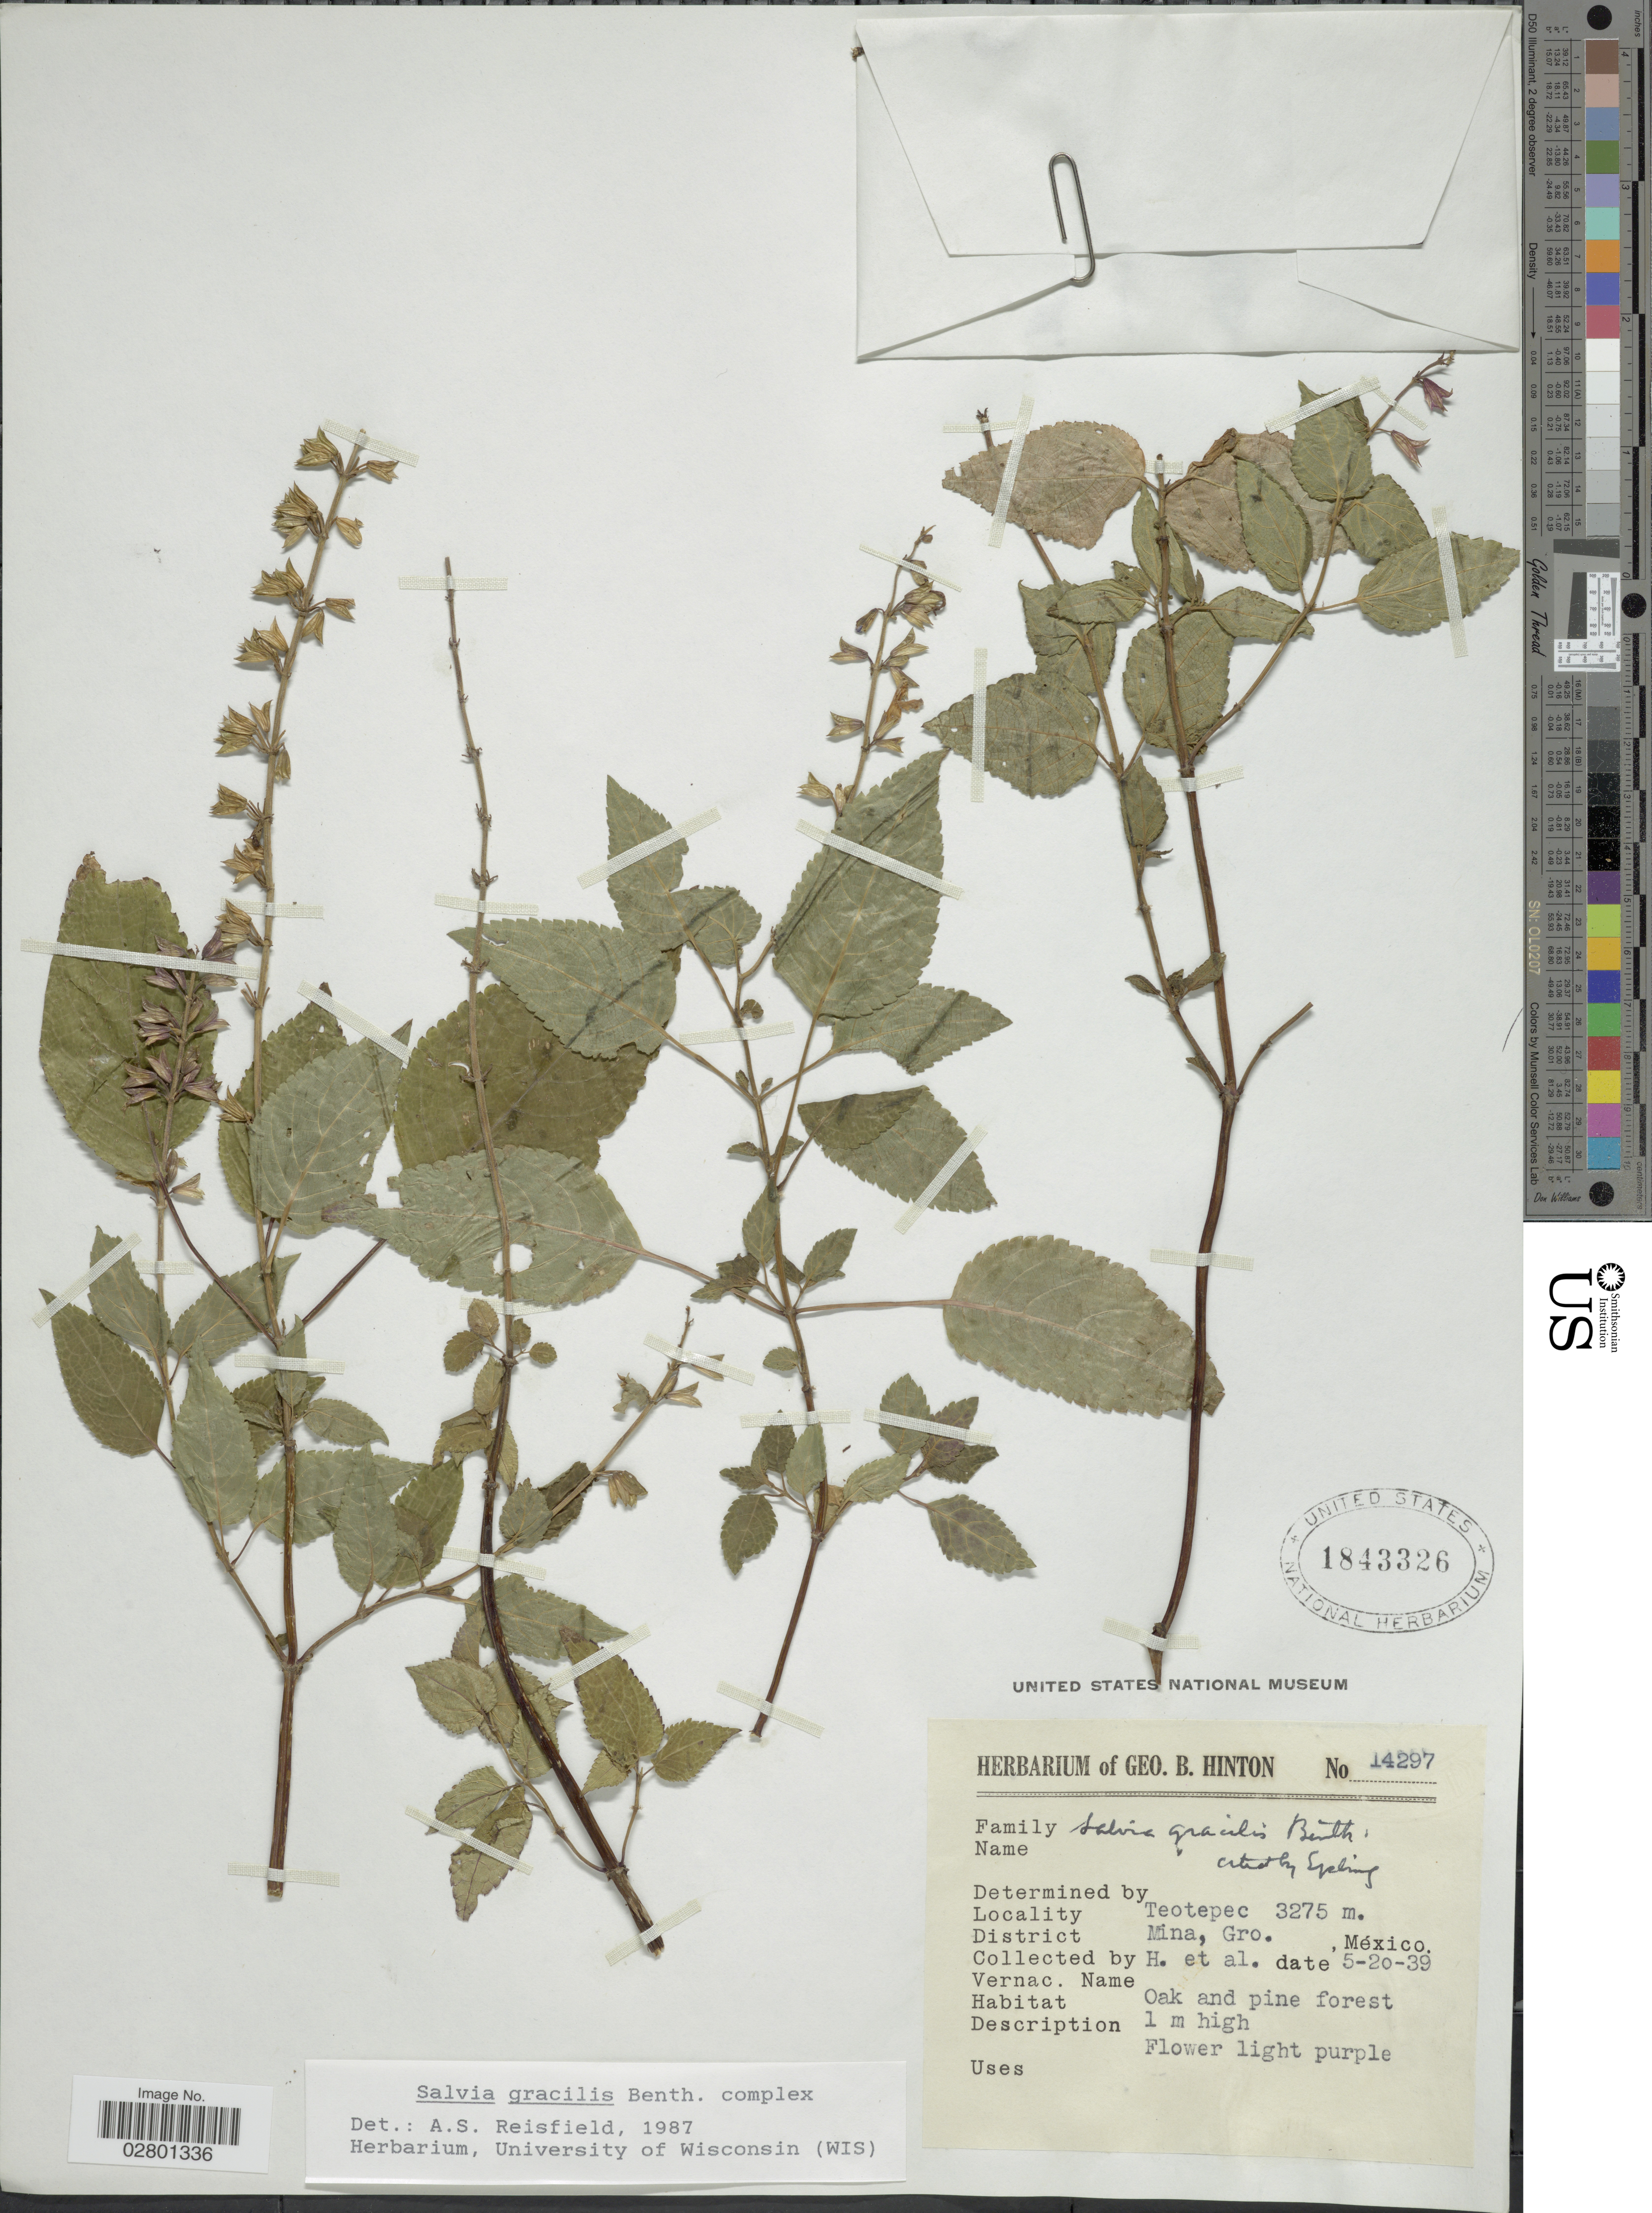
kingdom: Plantae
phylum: Tracheophyta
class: Magnoliopsida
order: Lamiales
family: Lamiaceae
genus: Salvia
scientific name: Salvia gracilis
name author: Benth.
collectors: G. B. Hinton & et al.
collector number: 14297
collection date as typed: Transcribed d/m/y: 20/5/39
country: Mexico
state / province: Guerrero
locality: Teotepec, District Mina, Gro.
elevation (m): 3275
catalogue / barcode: US 1843326